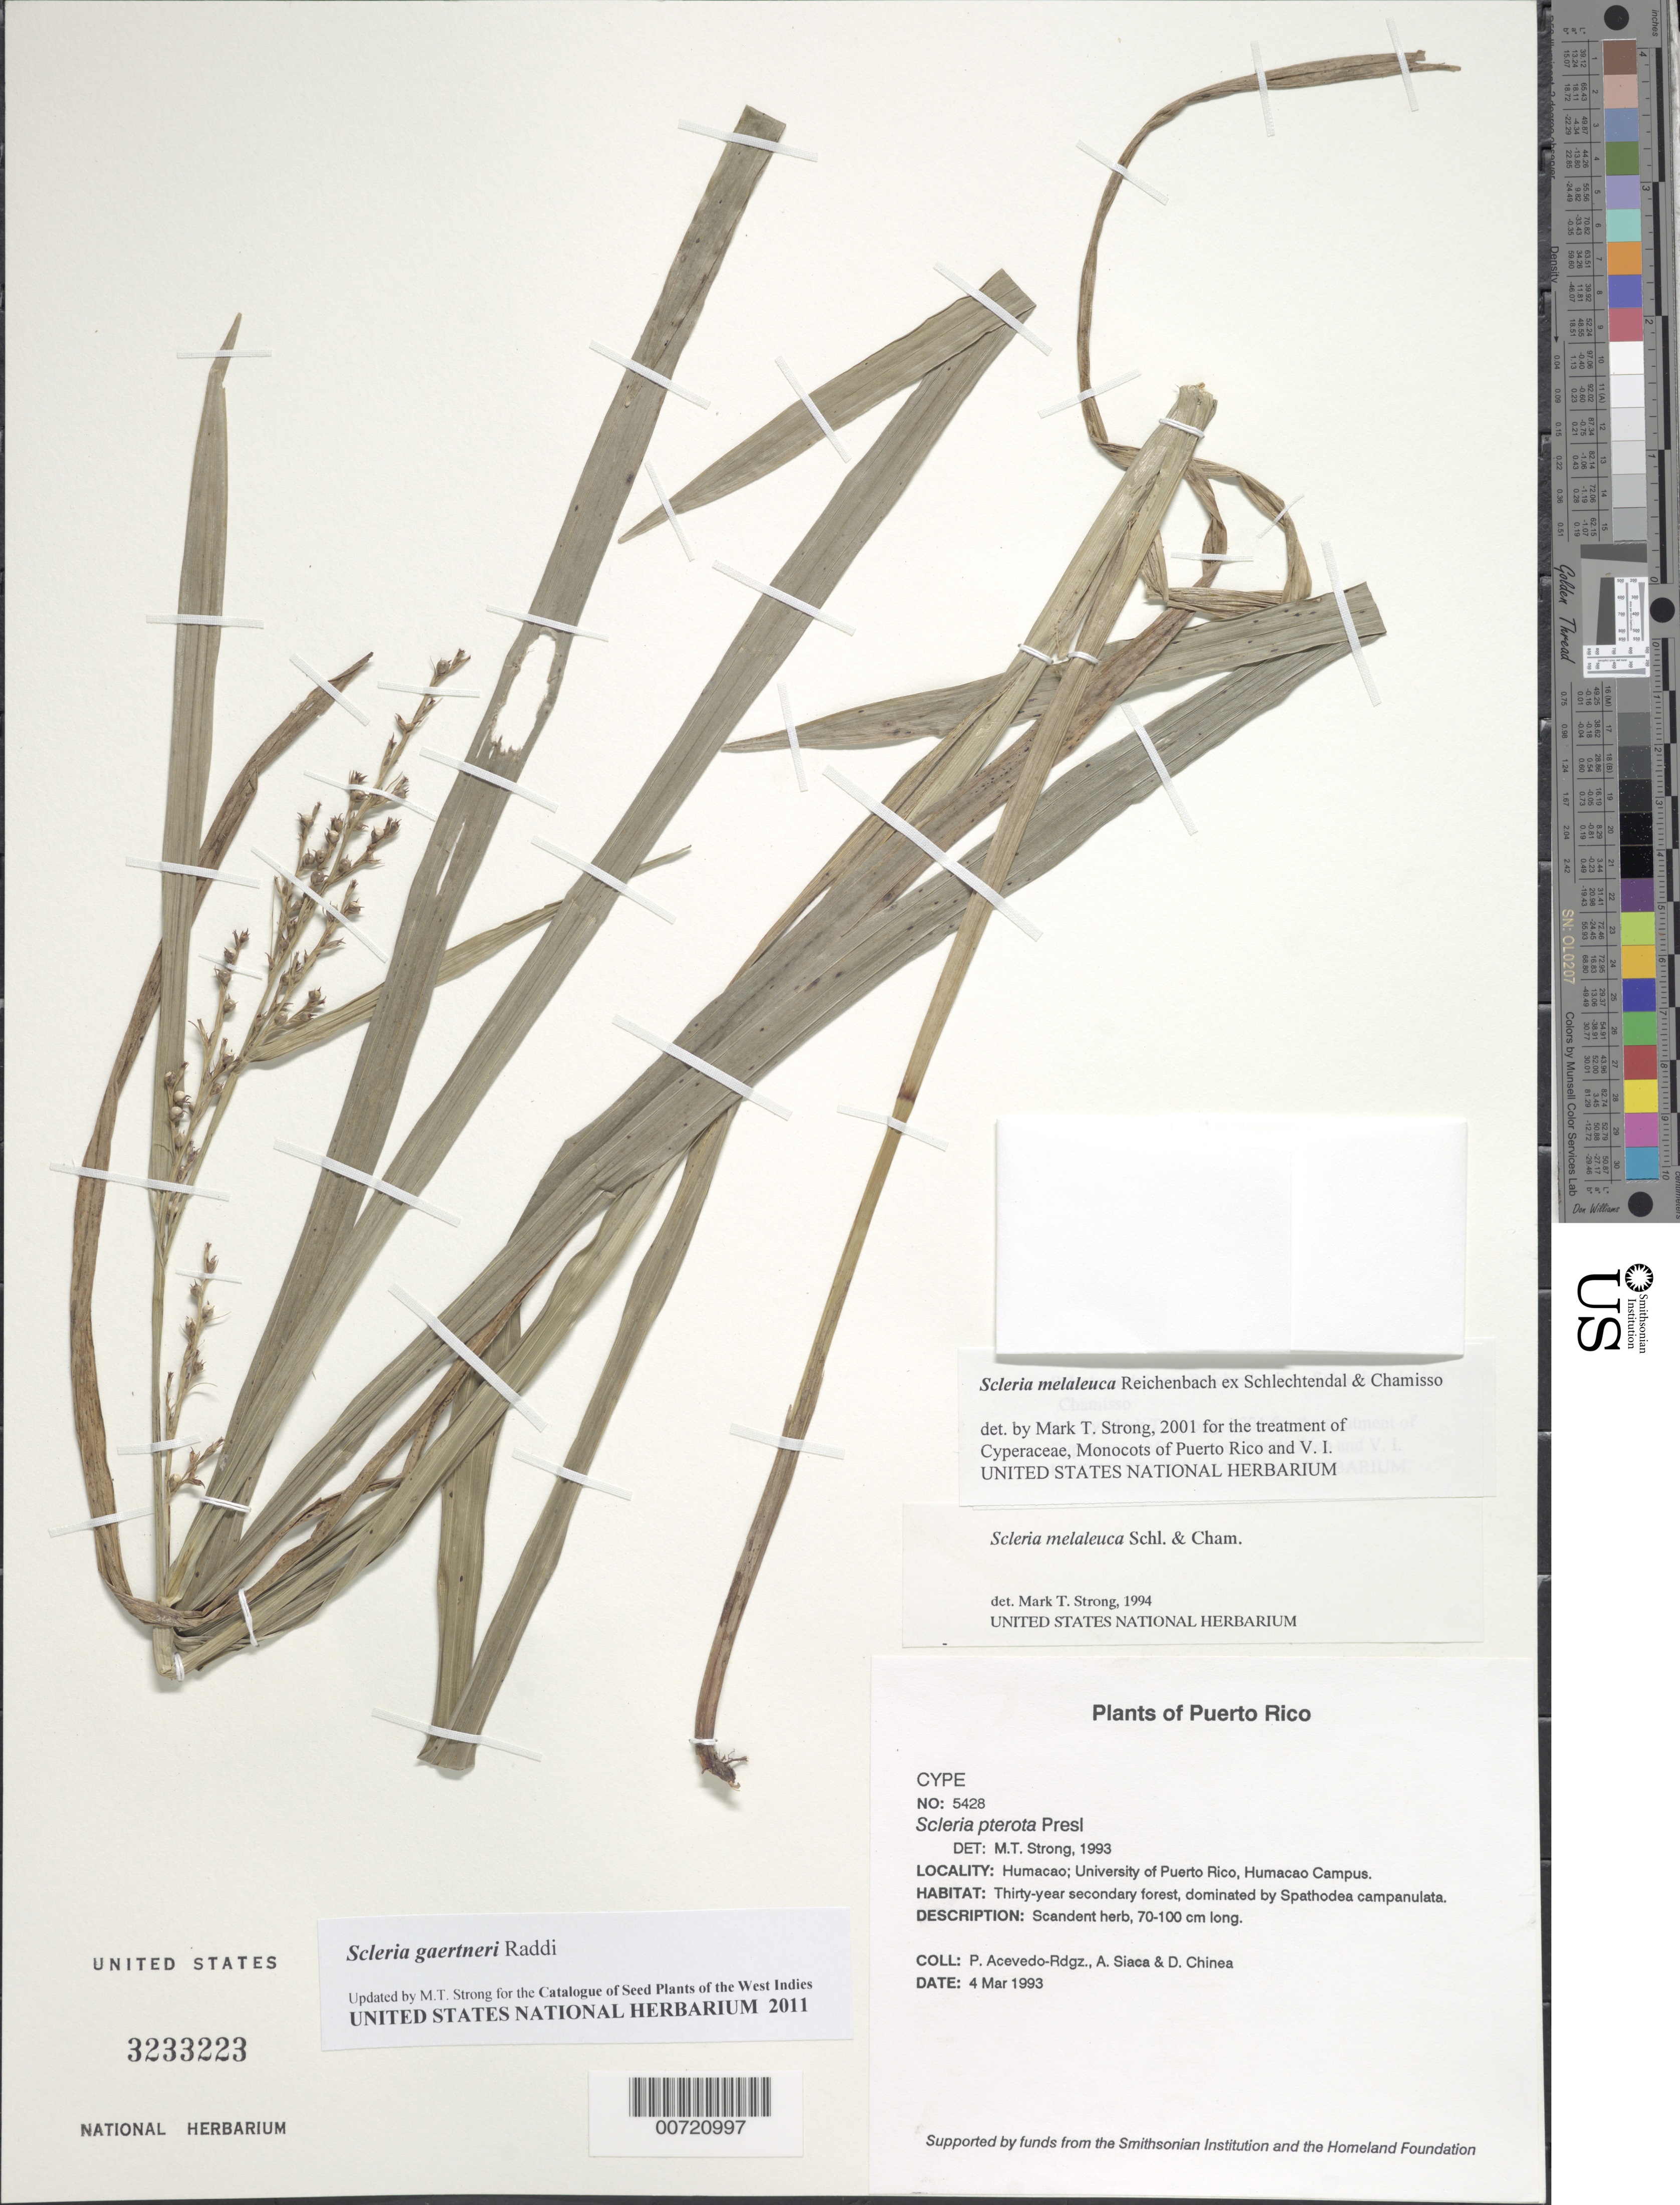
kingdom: Plantae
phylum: Tracheophyta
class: Liliopsida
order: Poales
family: Cyperaceae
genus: Scleria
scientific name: Scleria gaertneri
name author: Raddi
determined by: Strong, M. T., (US), Smithsonian Institution - National Museum of Natural History (UNITED STATES)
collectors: P. Acevedo-Rodr., A. Siaca & D. Chinea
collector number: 5428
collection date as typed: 04 Mar 1993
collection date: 1993-03-04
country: Puerto Rico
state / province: Humacao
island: Puerto Rico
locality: Humacao; University of Puerto Rico, Humacao Campus.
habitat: Thirty-year secondary forest, dominated by Spathodea campanulata.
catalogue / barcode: US 3233223